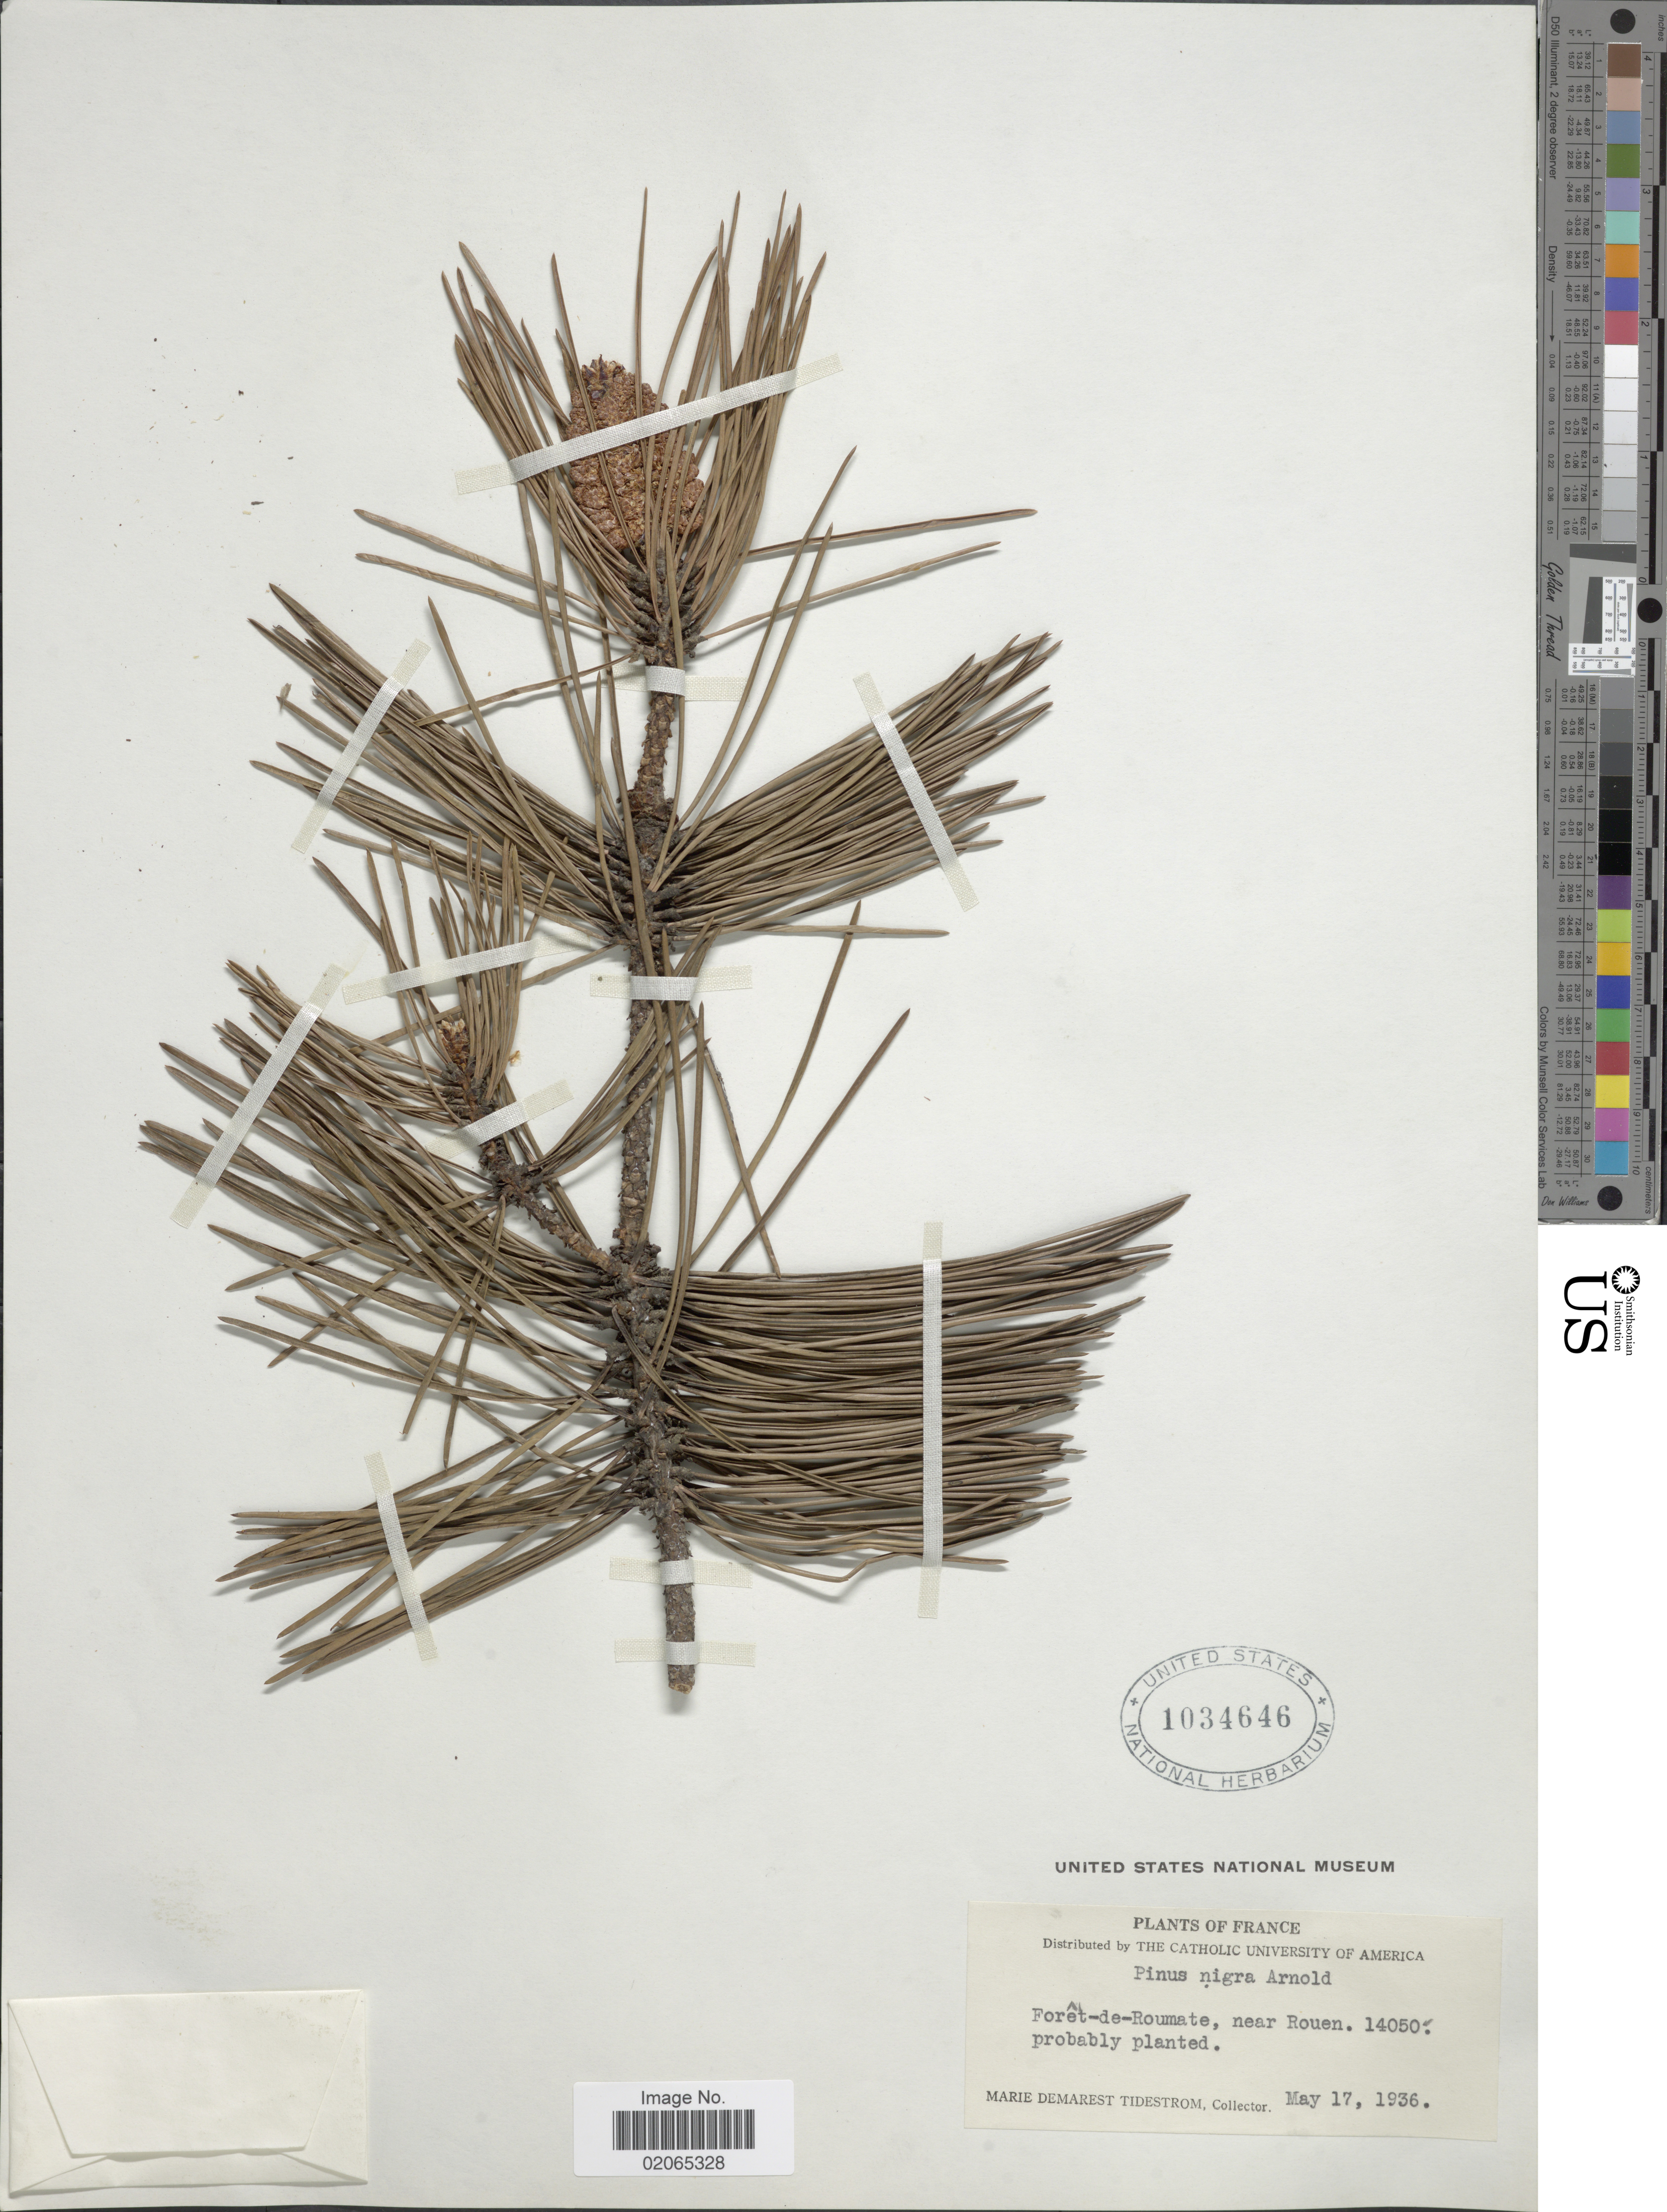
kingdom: Plantae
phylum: Tracheophyta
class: Pinopsida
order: Pinales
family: Pinaceae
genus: Pinus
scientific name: Pinus nigra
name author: Arnold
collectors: M. Tidestrom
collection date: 1936-05-17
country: France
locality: Forêt-de-Roumate, near Rouen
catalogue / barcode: US 1034646